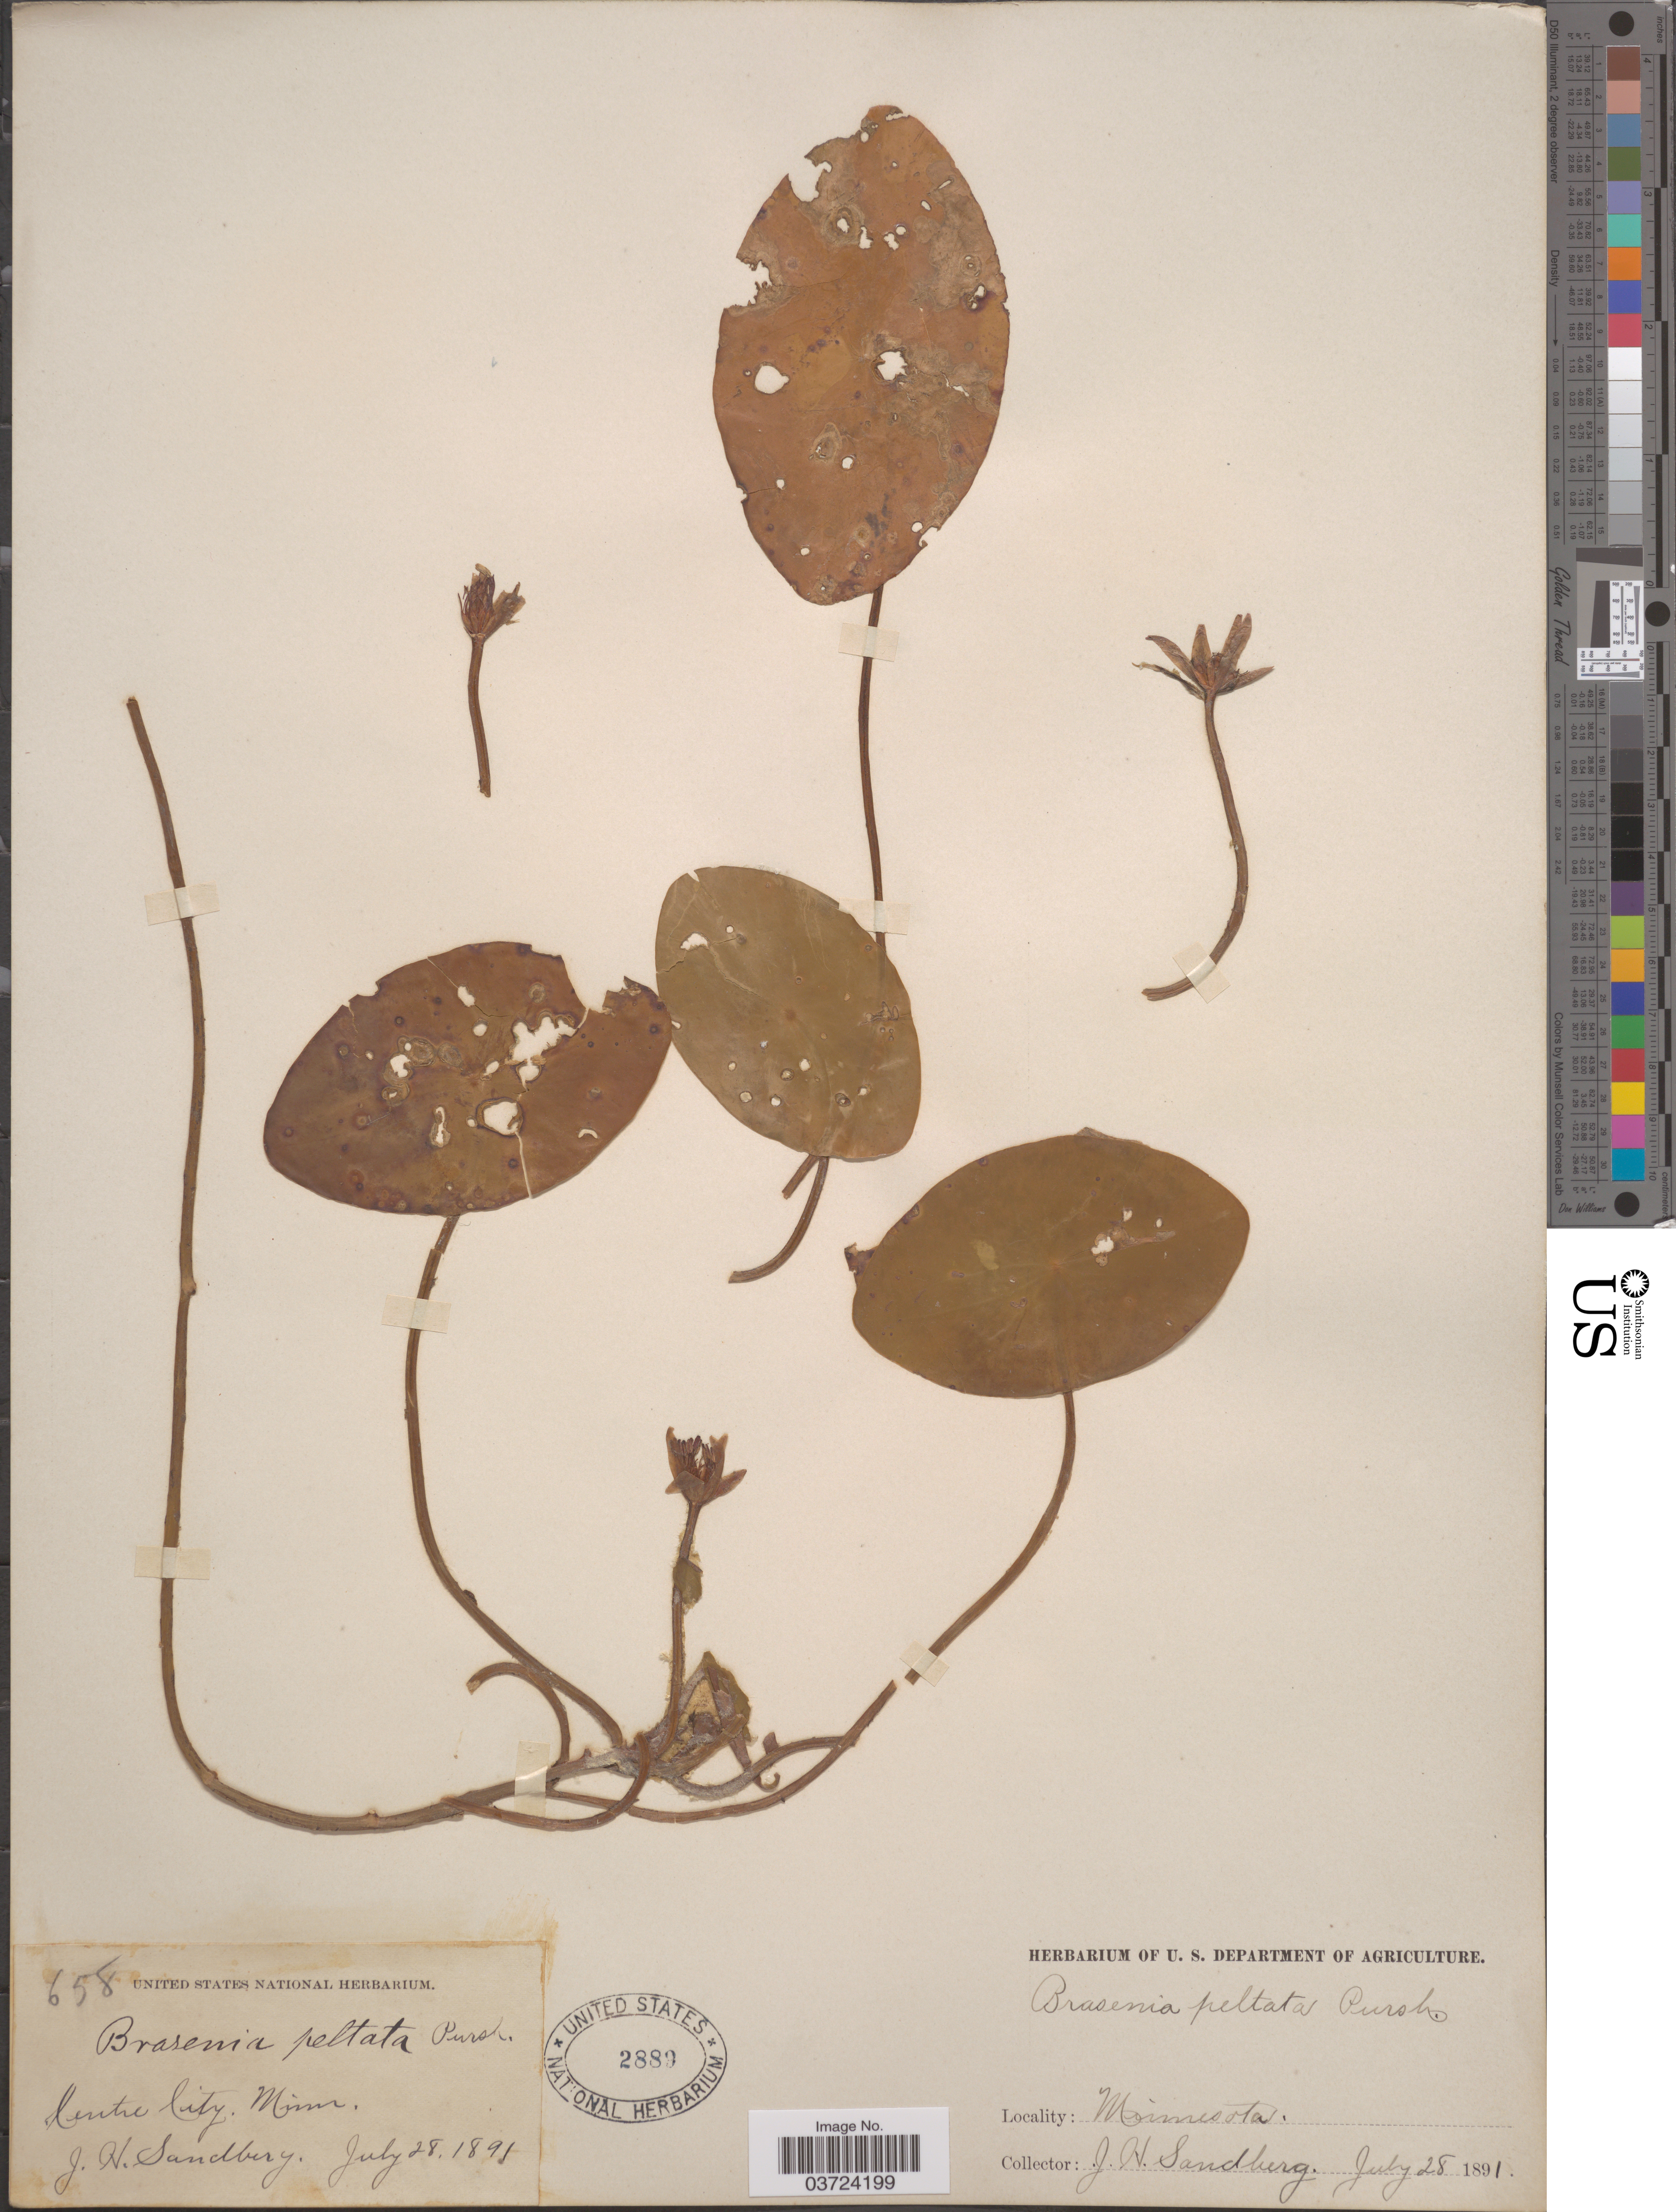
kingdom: Plantae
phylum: Tracheophyta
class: Magnoliopsida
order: Nymphaeales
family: Cabombaceae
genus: Brasenia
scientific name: Brasenia schreberi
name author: J.F. Gmel.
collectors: J. H. Sandberg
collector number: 658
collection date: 1891-07-28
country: United States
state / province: Minnesota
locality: Centre City.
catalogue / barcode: US 2889